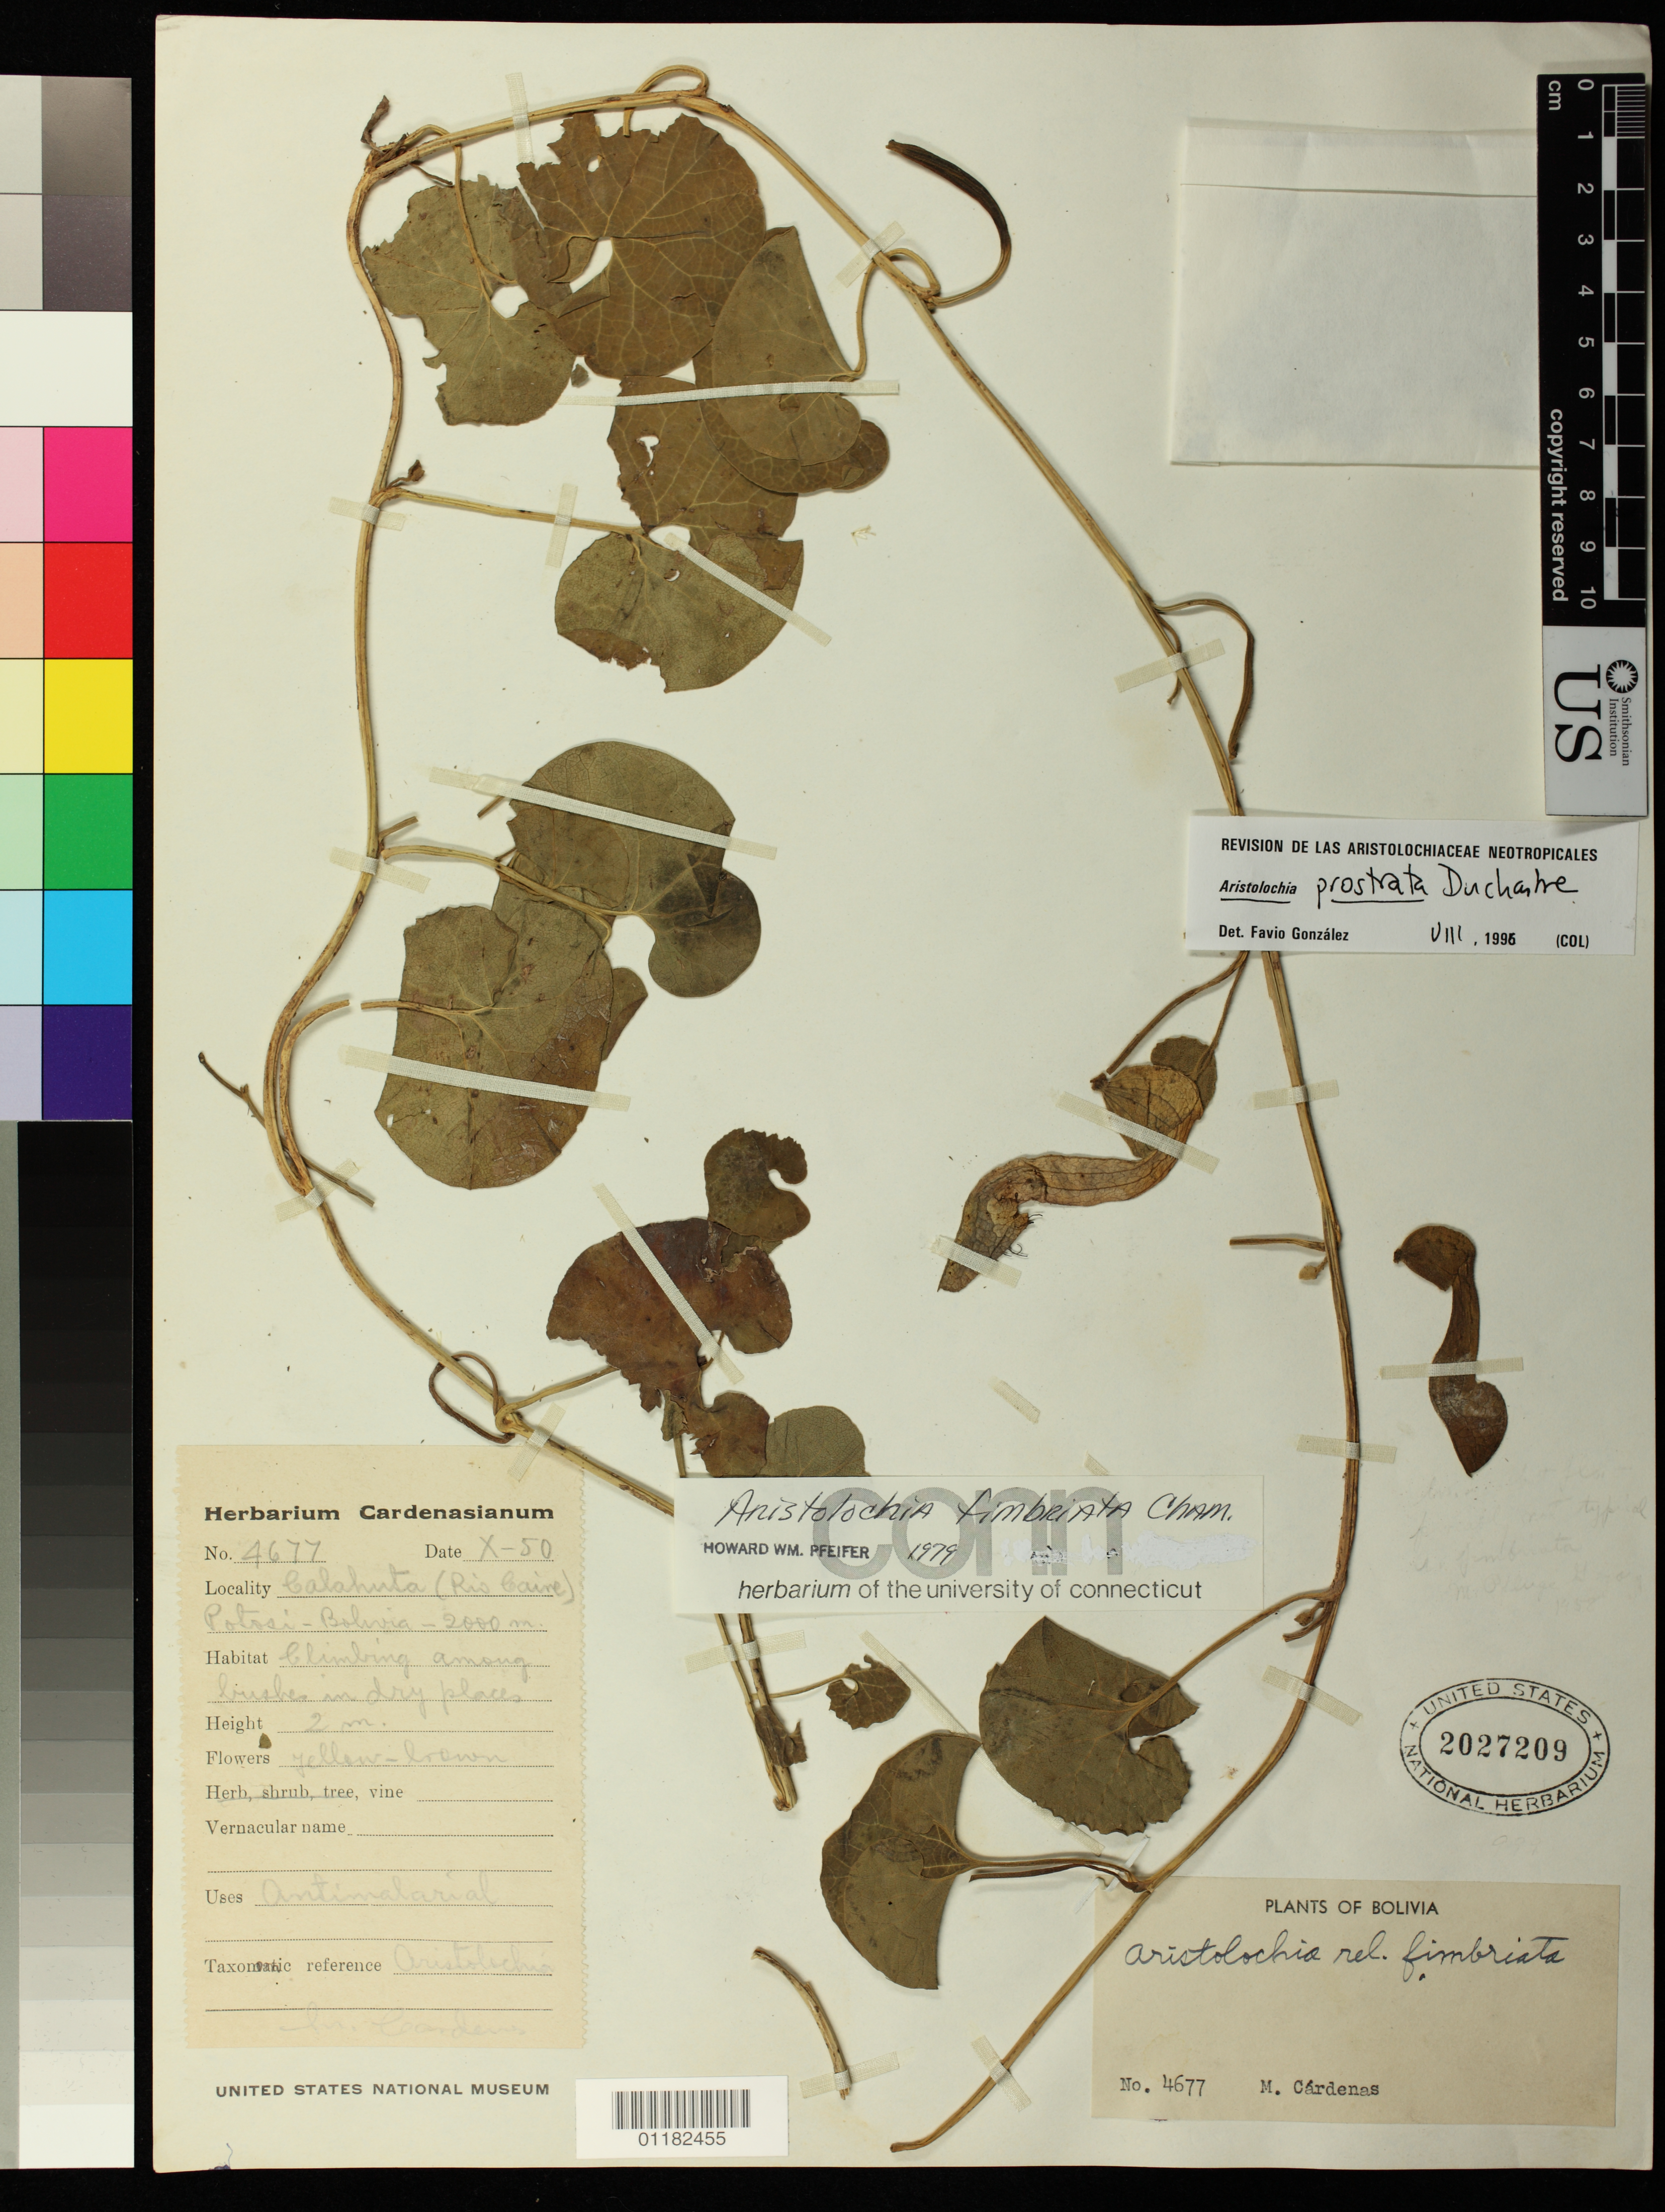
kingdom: Plantae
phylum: Tracheophyta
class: Magnoliopsida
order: Piperales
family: Aristolochiaceae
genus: Aristolochia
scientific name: Aristolochia prostrata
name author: Duch.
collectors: M. Cárdenas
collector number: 4677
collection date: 1950-10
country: Bolivia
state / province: Potosí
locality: Calahuta (Rio Caine)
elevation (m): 2000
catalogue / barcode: US 2027209